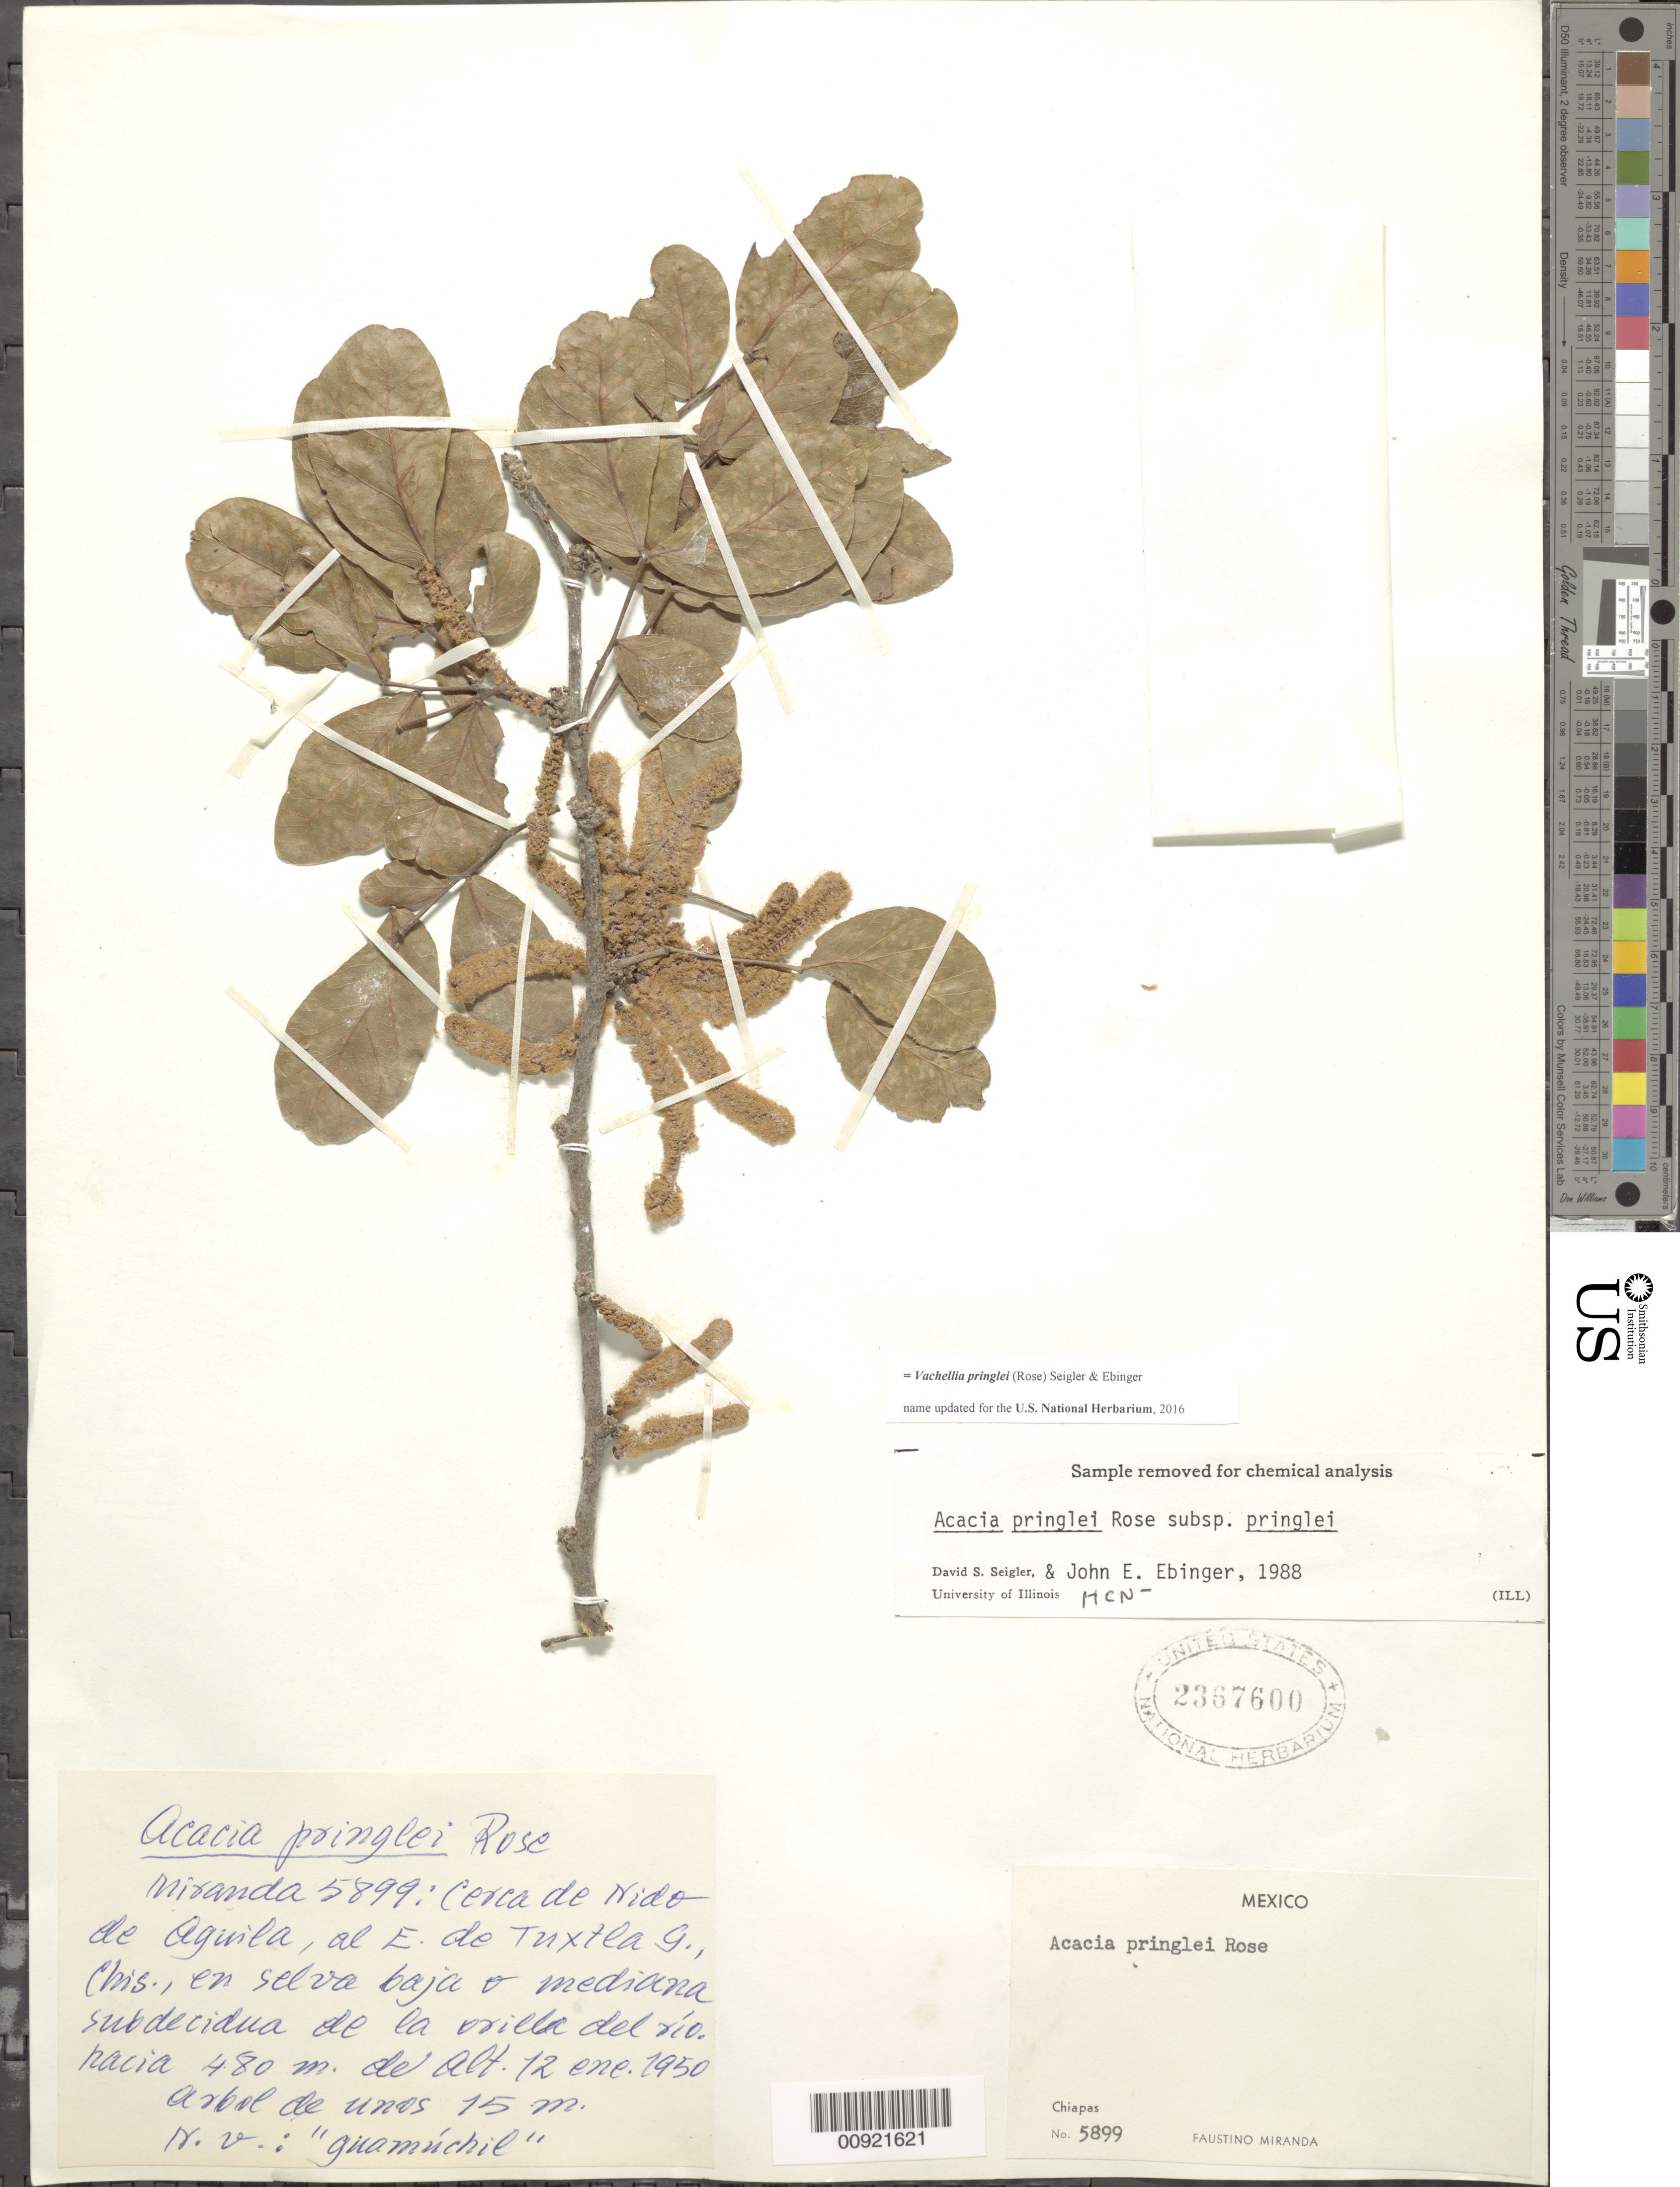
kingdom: Plantae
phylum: Tracheophyta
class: Magnoliopsida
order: Fabales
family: Fabaceae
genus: Vachellia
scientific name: Vachellia pringlei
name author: (Rose) Seigler & Ebinger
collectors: Miranda G., F.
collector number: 5899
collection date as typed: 12 Jan 1950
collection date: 1950-01-12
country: Mexico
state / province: Chiapas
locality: Cerca de Nido de Aguila, al E de Tuxtla Gutiérrez, Chiapas.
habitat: En selva baja o mediana subdecidua de la orilla del río.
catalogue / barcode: US 2367600